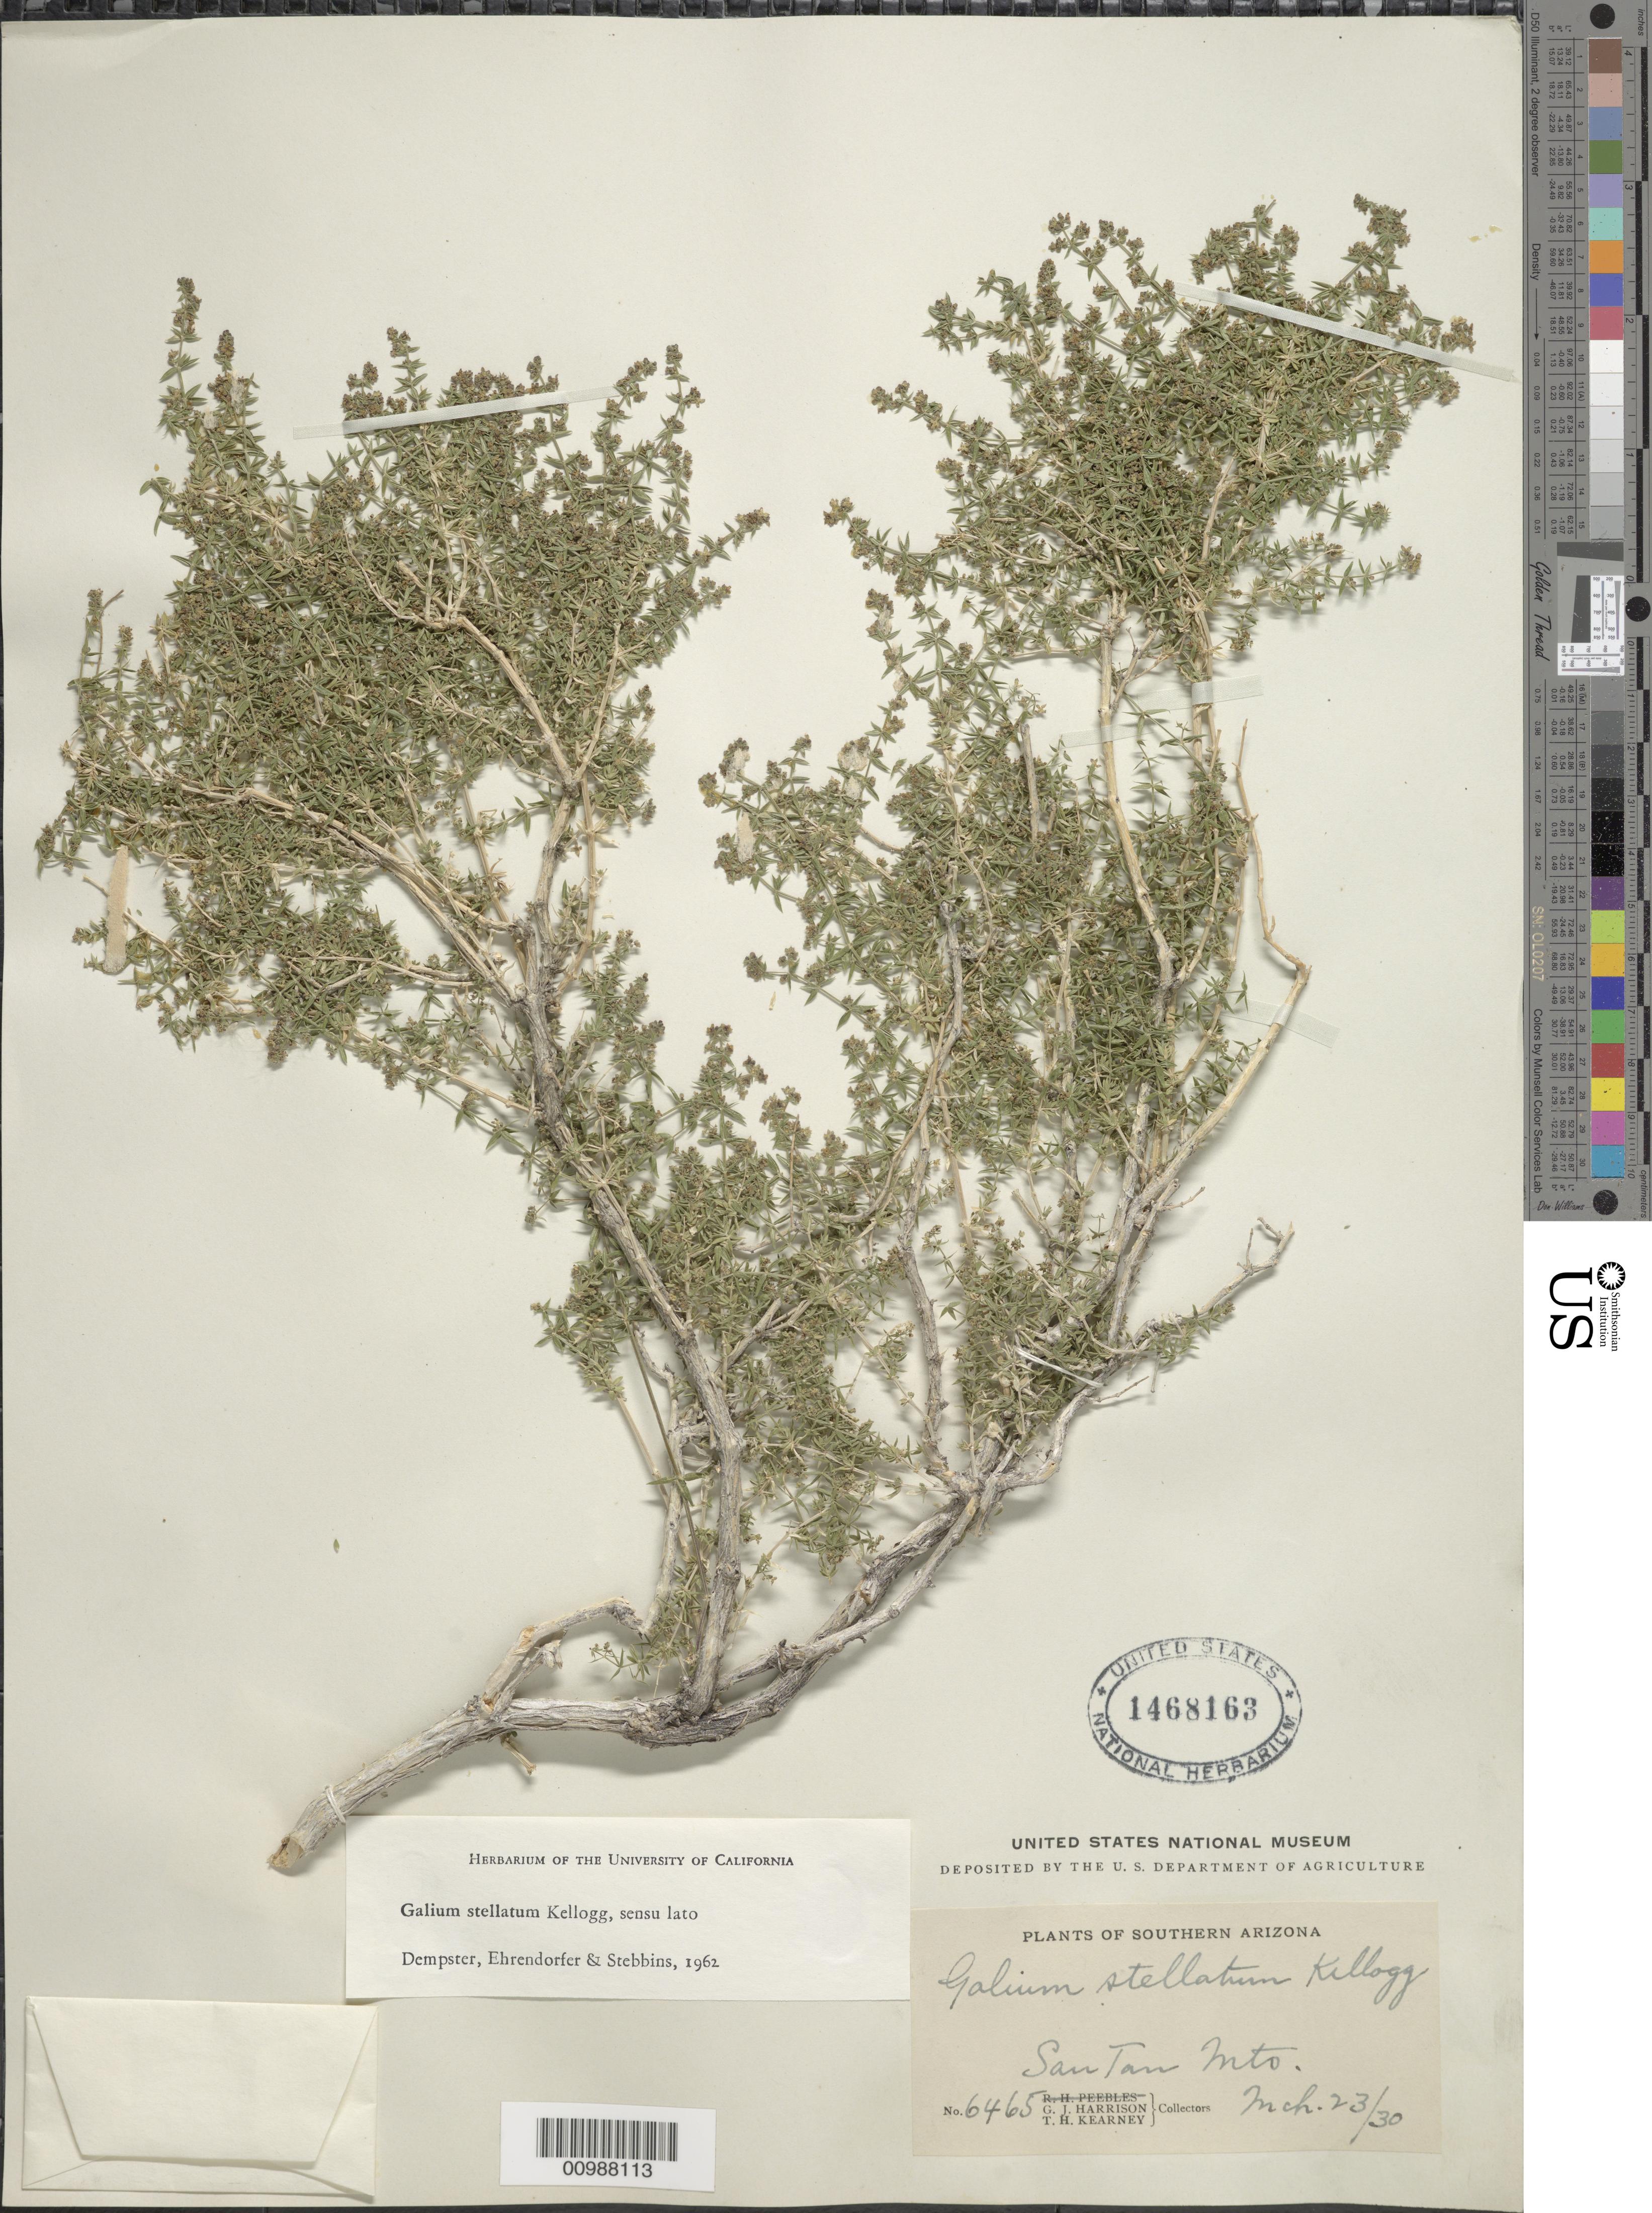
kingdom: Plantae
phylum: Tracheophyta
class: Magnoliopsida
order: Gentianales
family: Rubiaceae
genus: Galium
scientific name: Galium stellatum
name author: Kellogg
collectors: G. J. Harrison & T. H. Kearney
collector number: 6465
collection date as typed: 23 Mar 1930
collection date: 1930-03-23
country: United States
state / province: Arizona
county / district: Maricopa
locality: San Tan Mountains.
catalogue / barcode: US 1568163